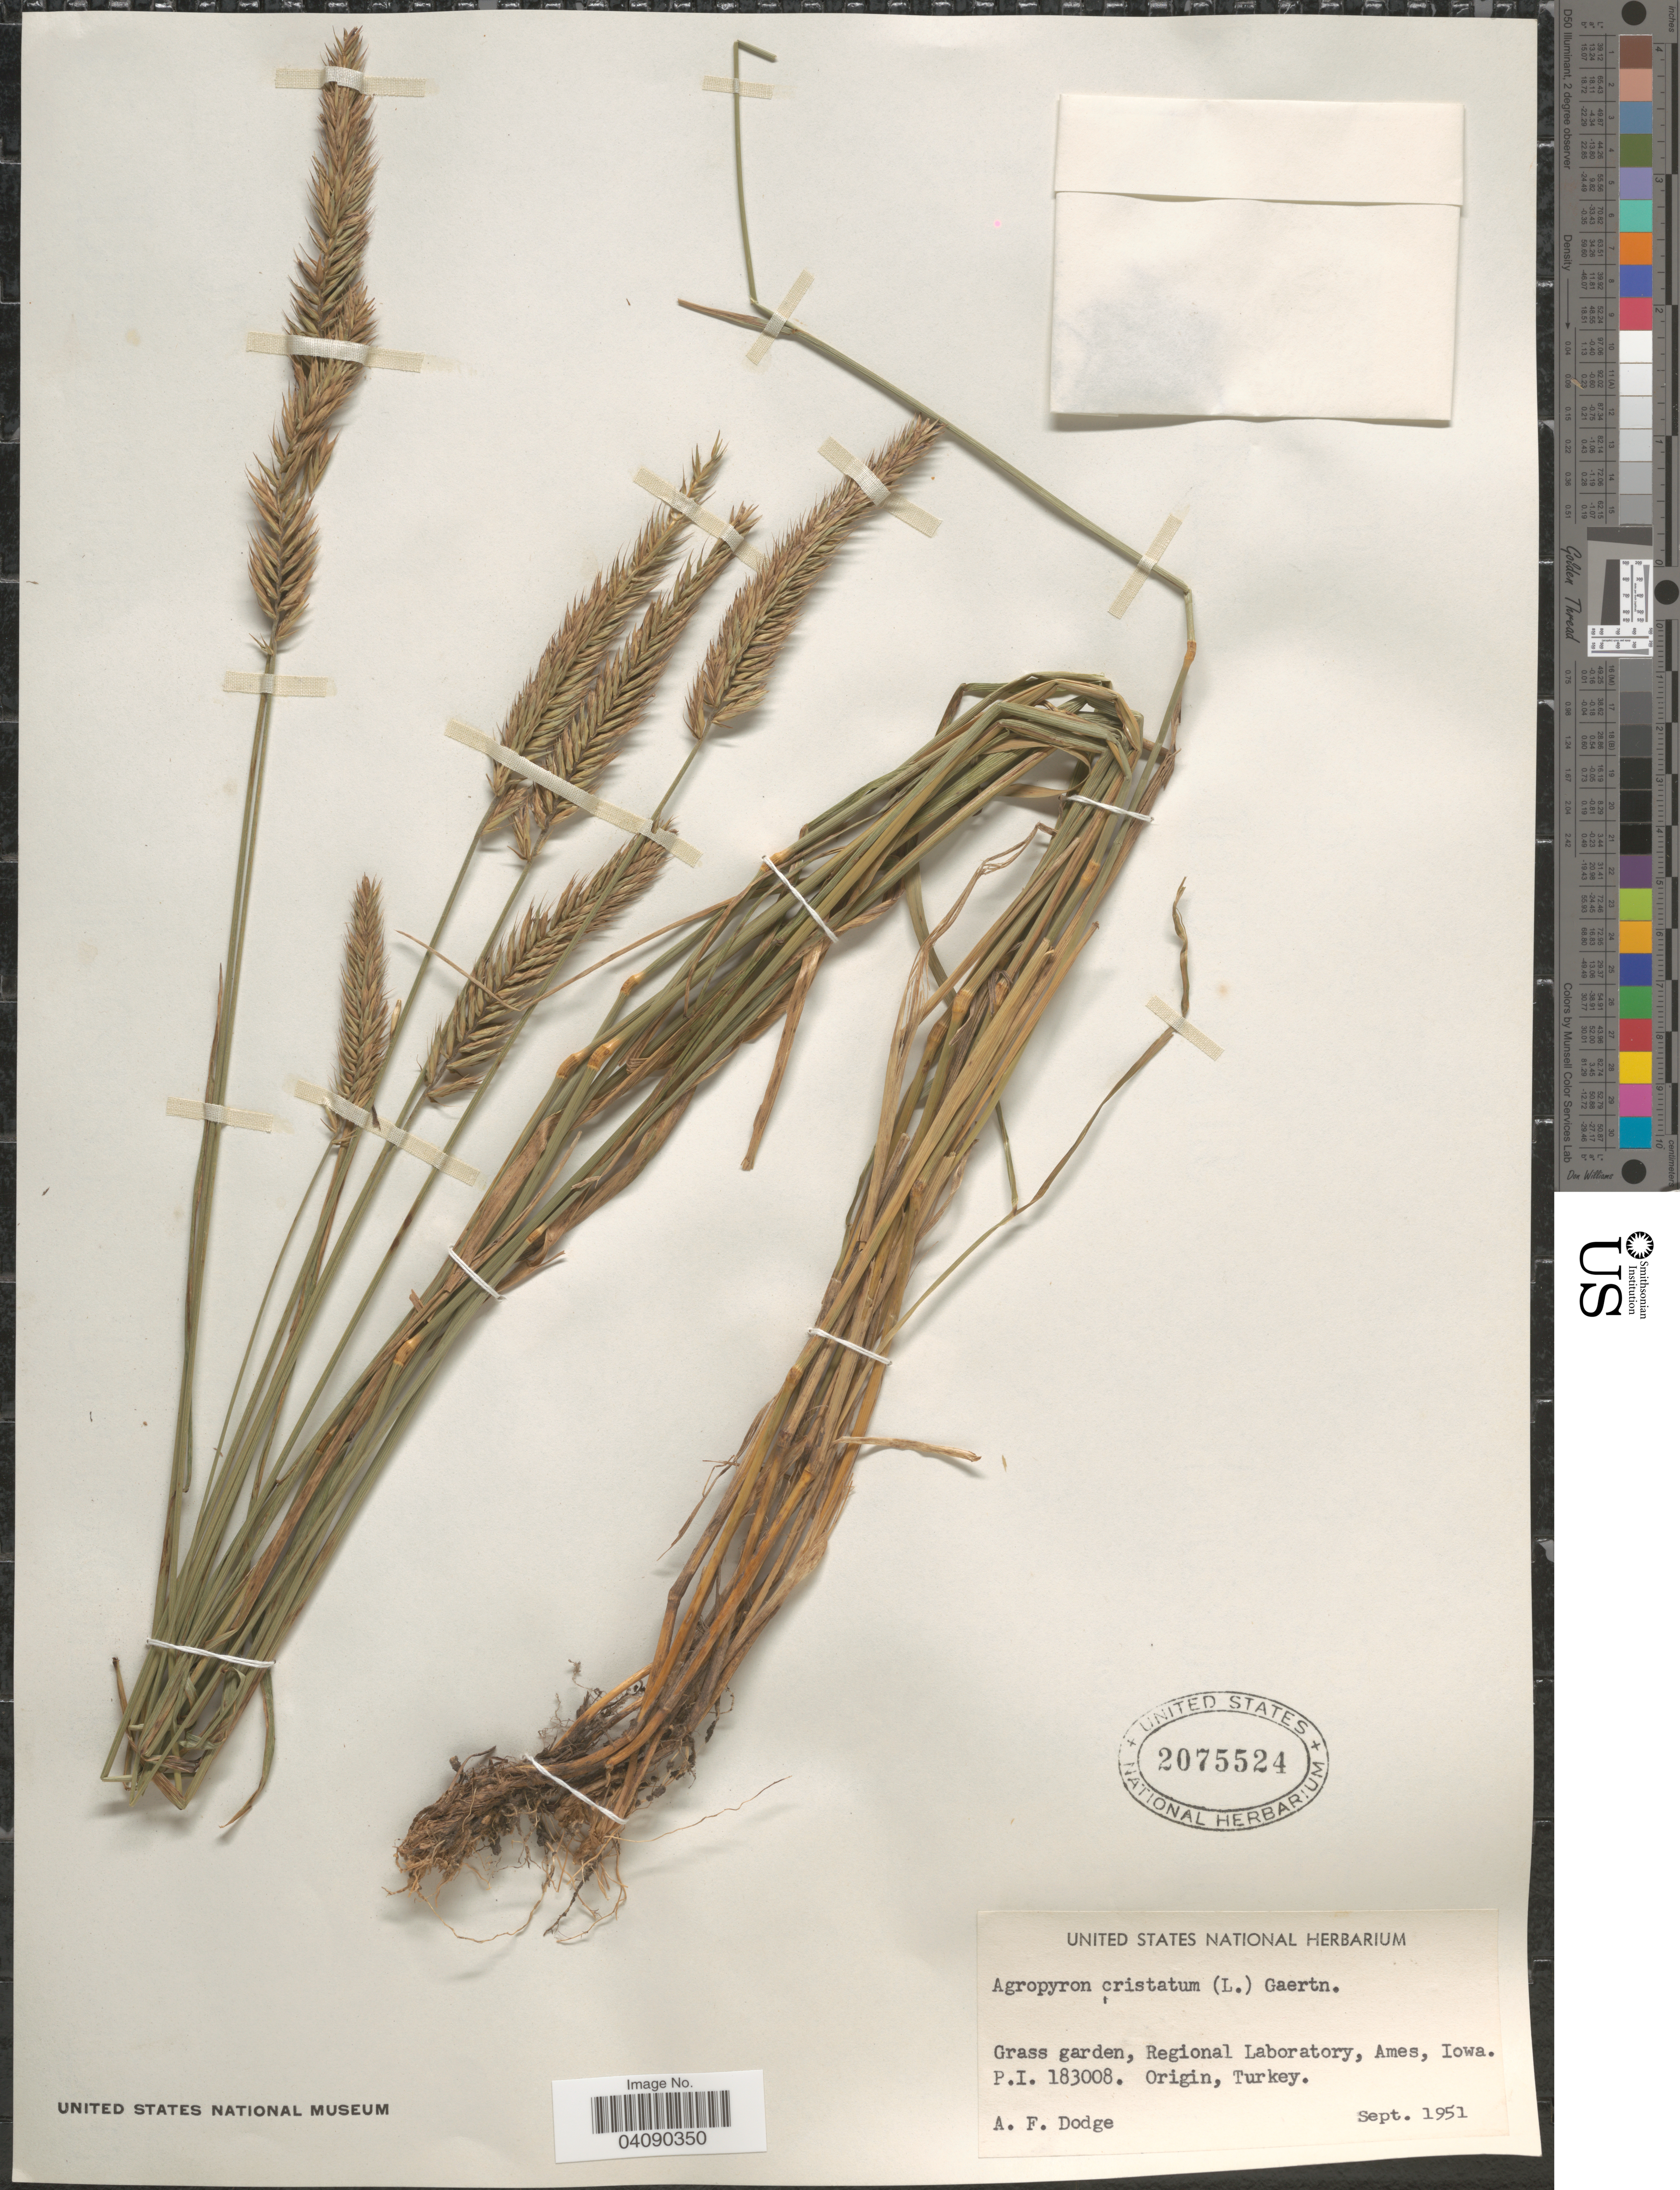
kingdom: Plantae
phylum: Tracheophyta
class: Liliopsida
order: Poales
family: Poaceae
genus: Agropyron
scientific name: Agropyron cristatum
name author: (L.) Gaertn.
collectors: A. Dodge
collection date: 1951-09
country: United States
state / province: Iowa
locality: Grass garden, Regional Laboratory, Ames.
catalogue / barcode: US 2075524